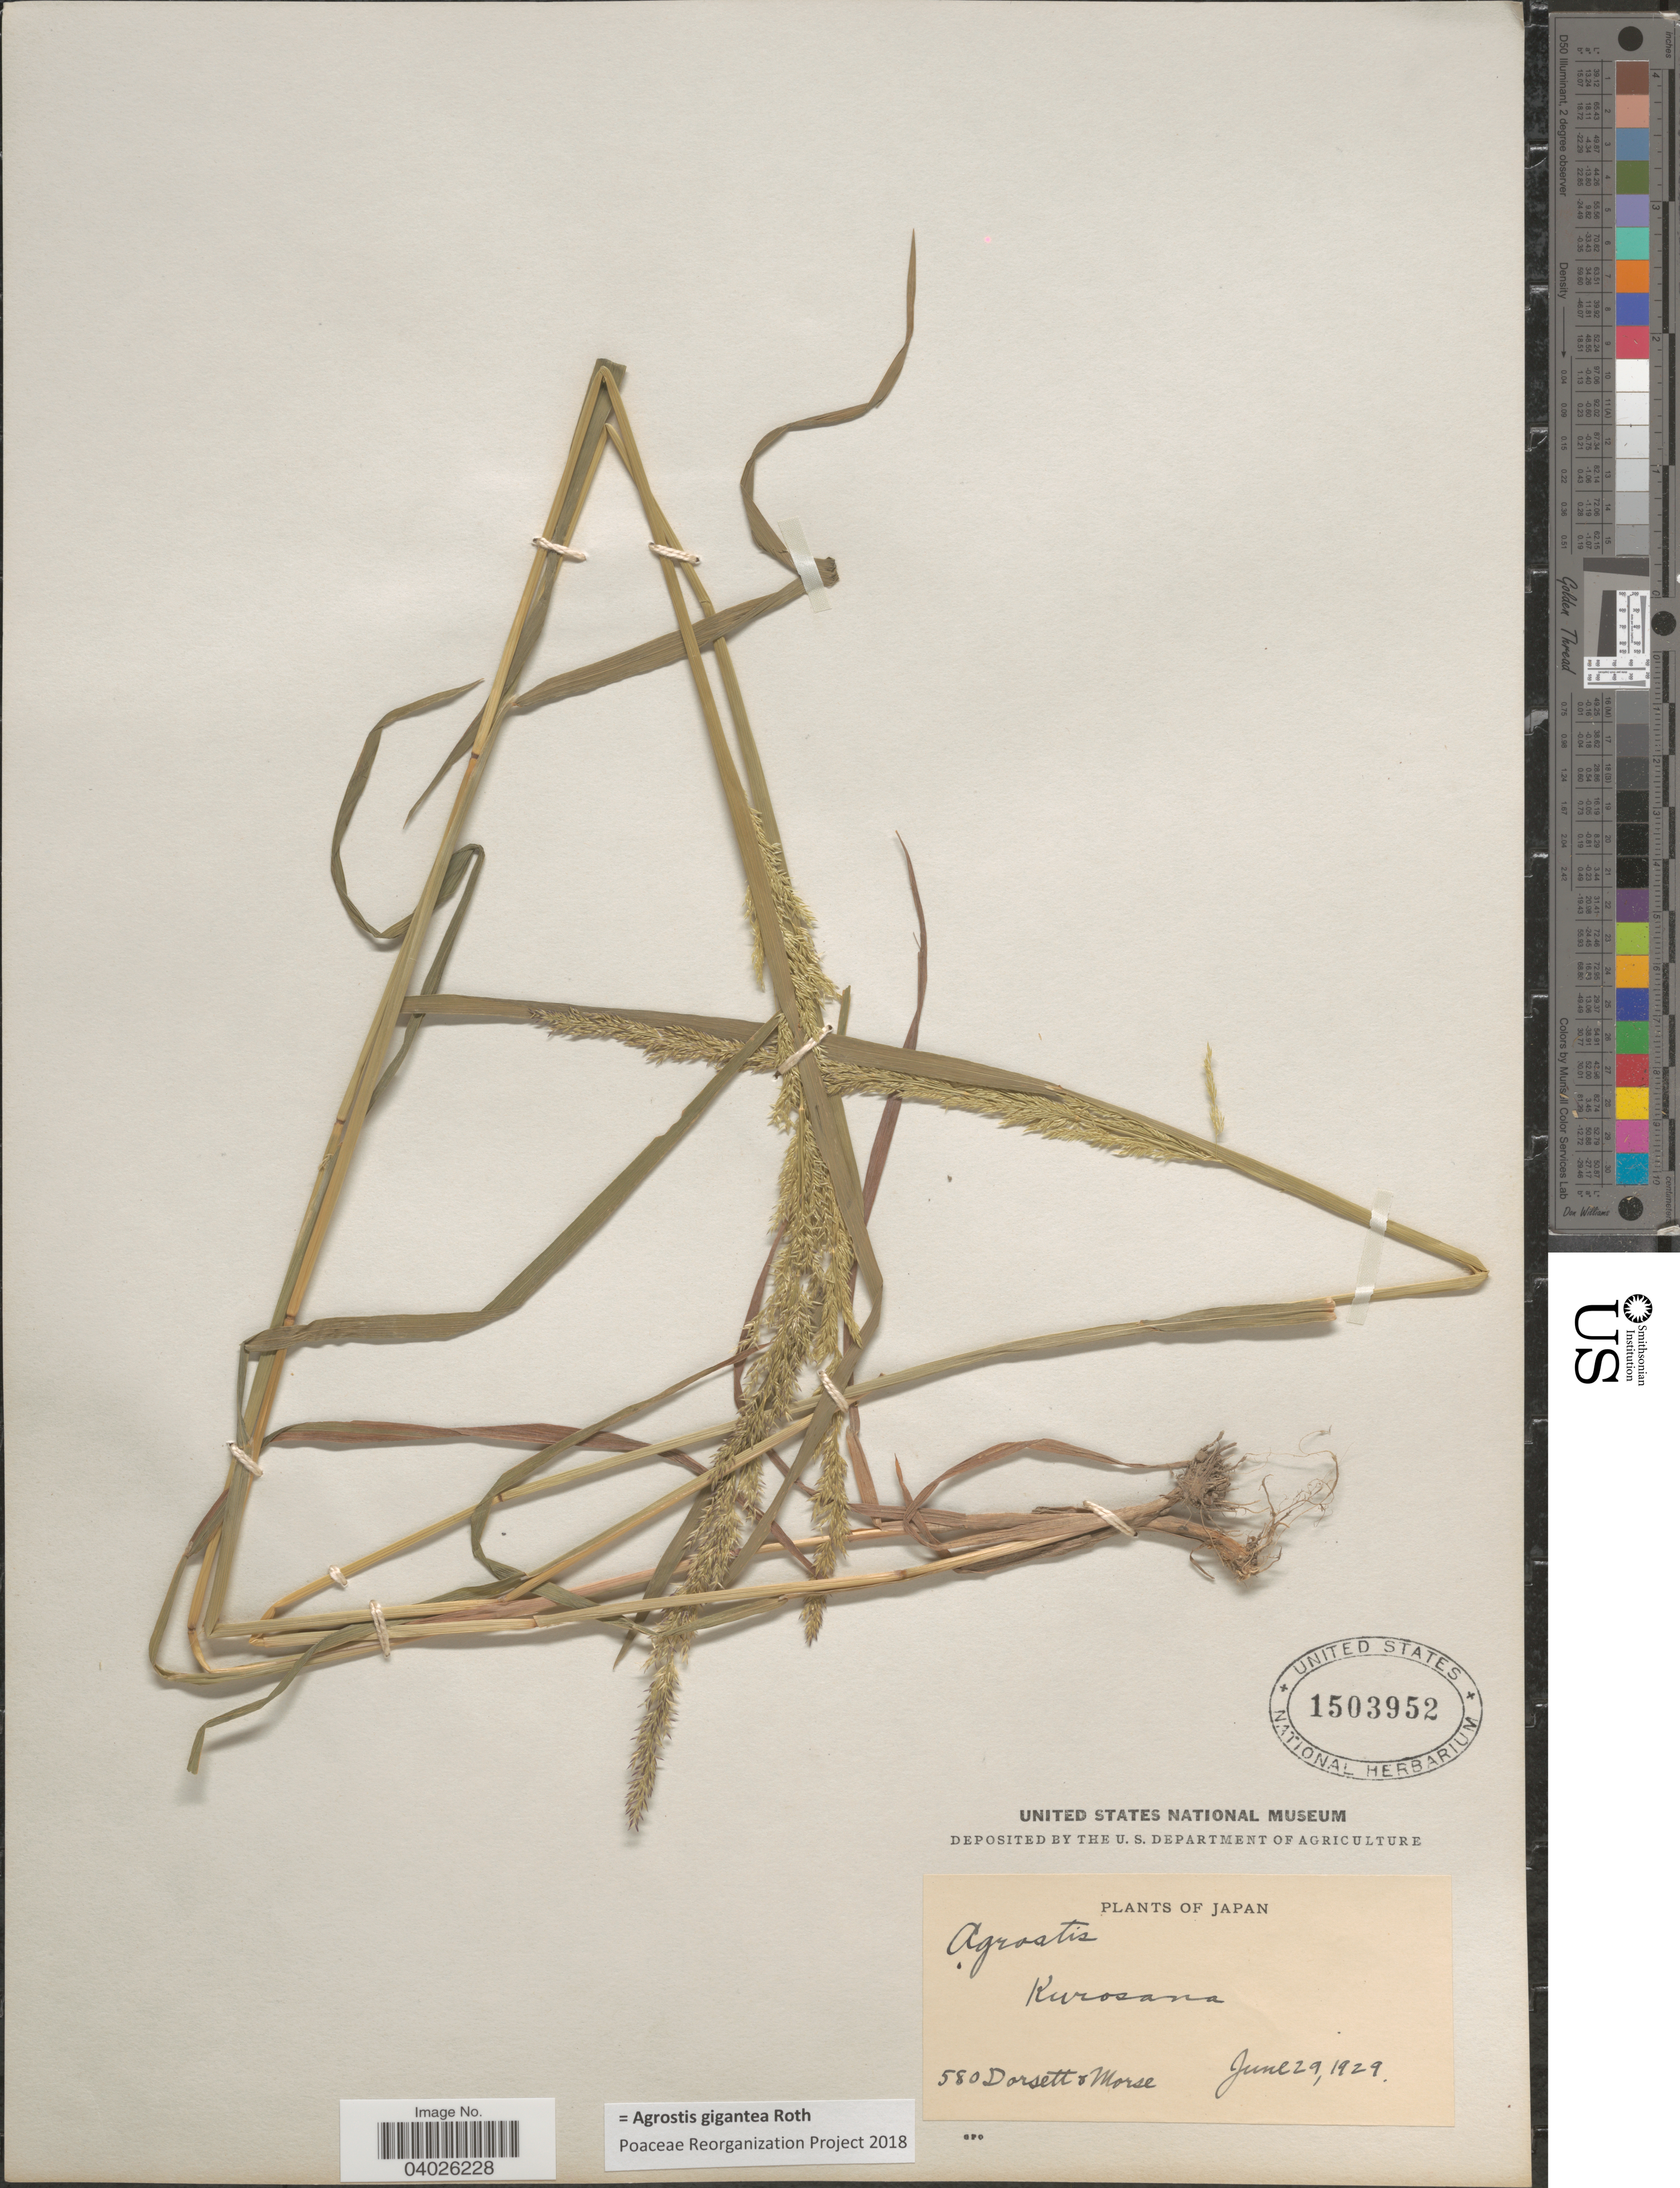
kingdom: Plantae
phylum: Tracheophyta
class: Liliopsida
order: Poales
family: Poaceae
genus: Agrostis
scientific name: Agrostis gigantea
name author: Roth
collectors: -- Dorsett & -. Morse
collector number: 580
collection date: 1929-06-29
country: Japan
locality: Kurosana.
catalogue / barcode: US 1503952